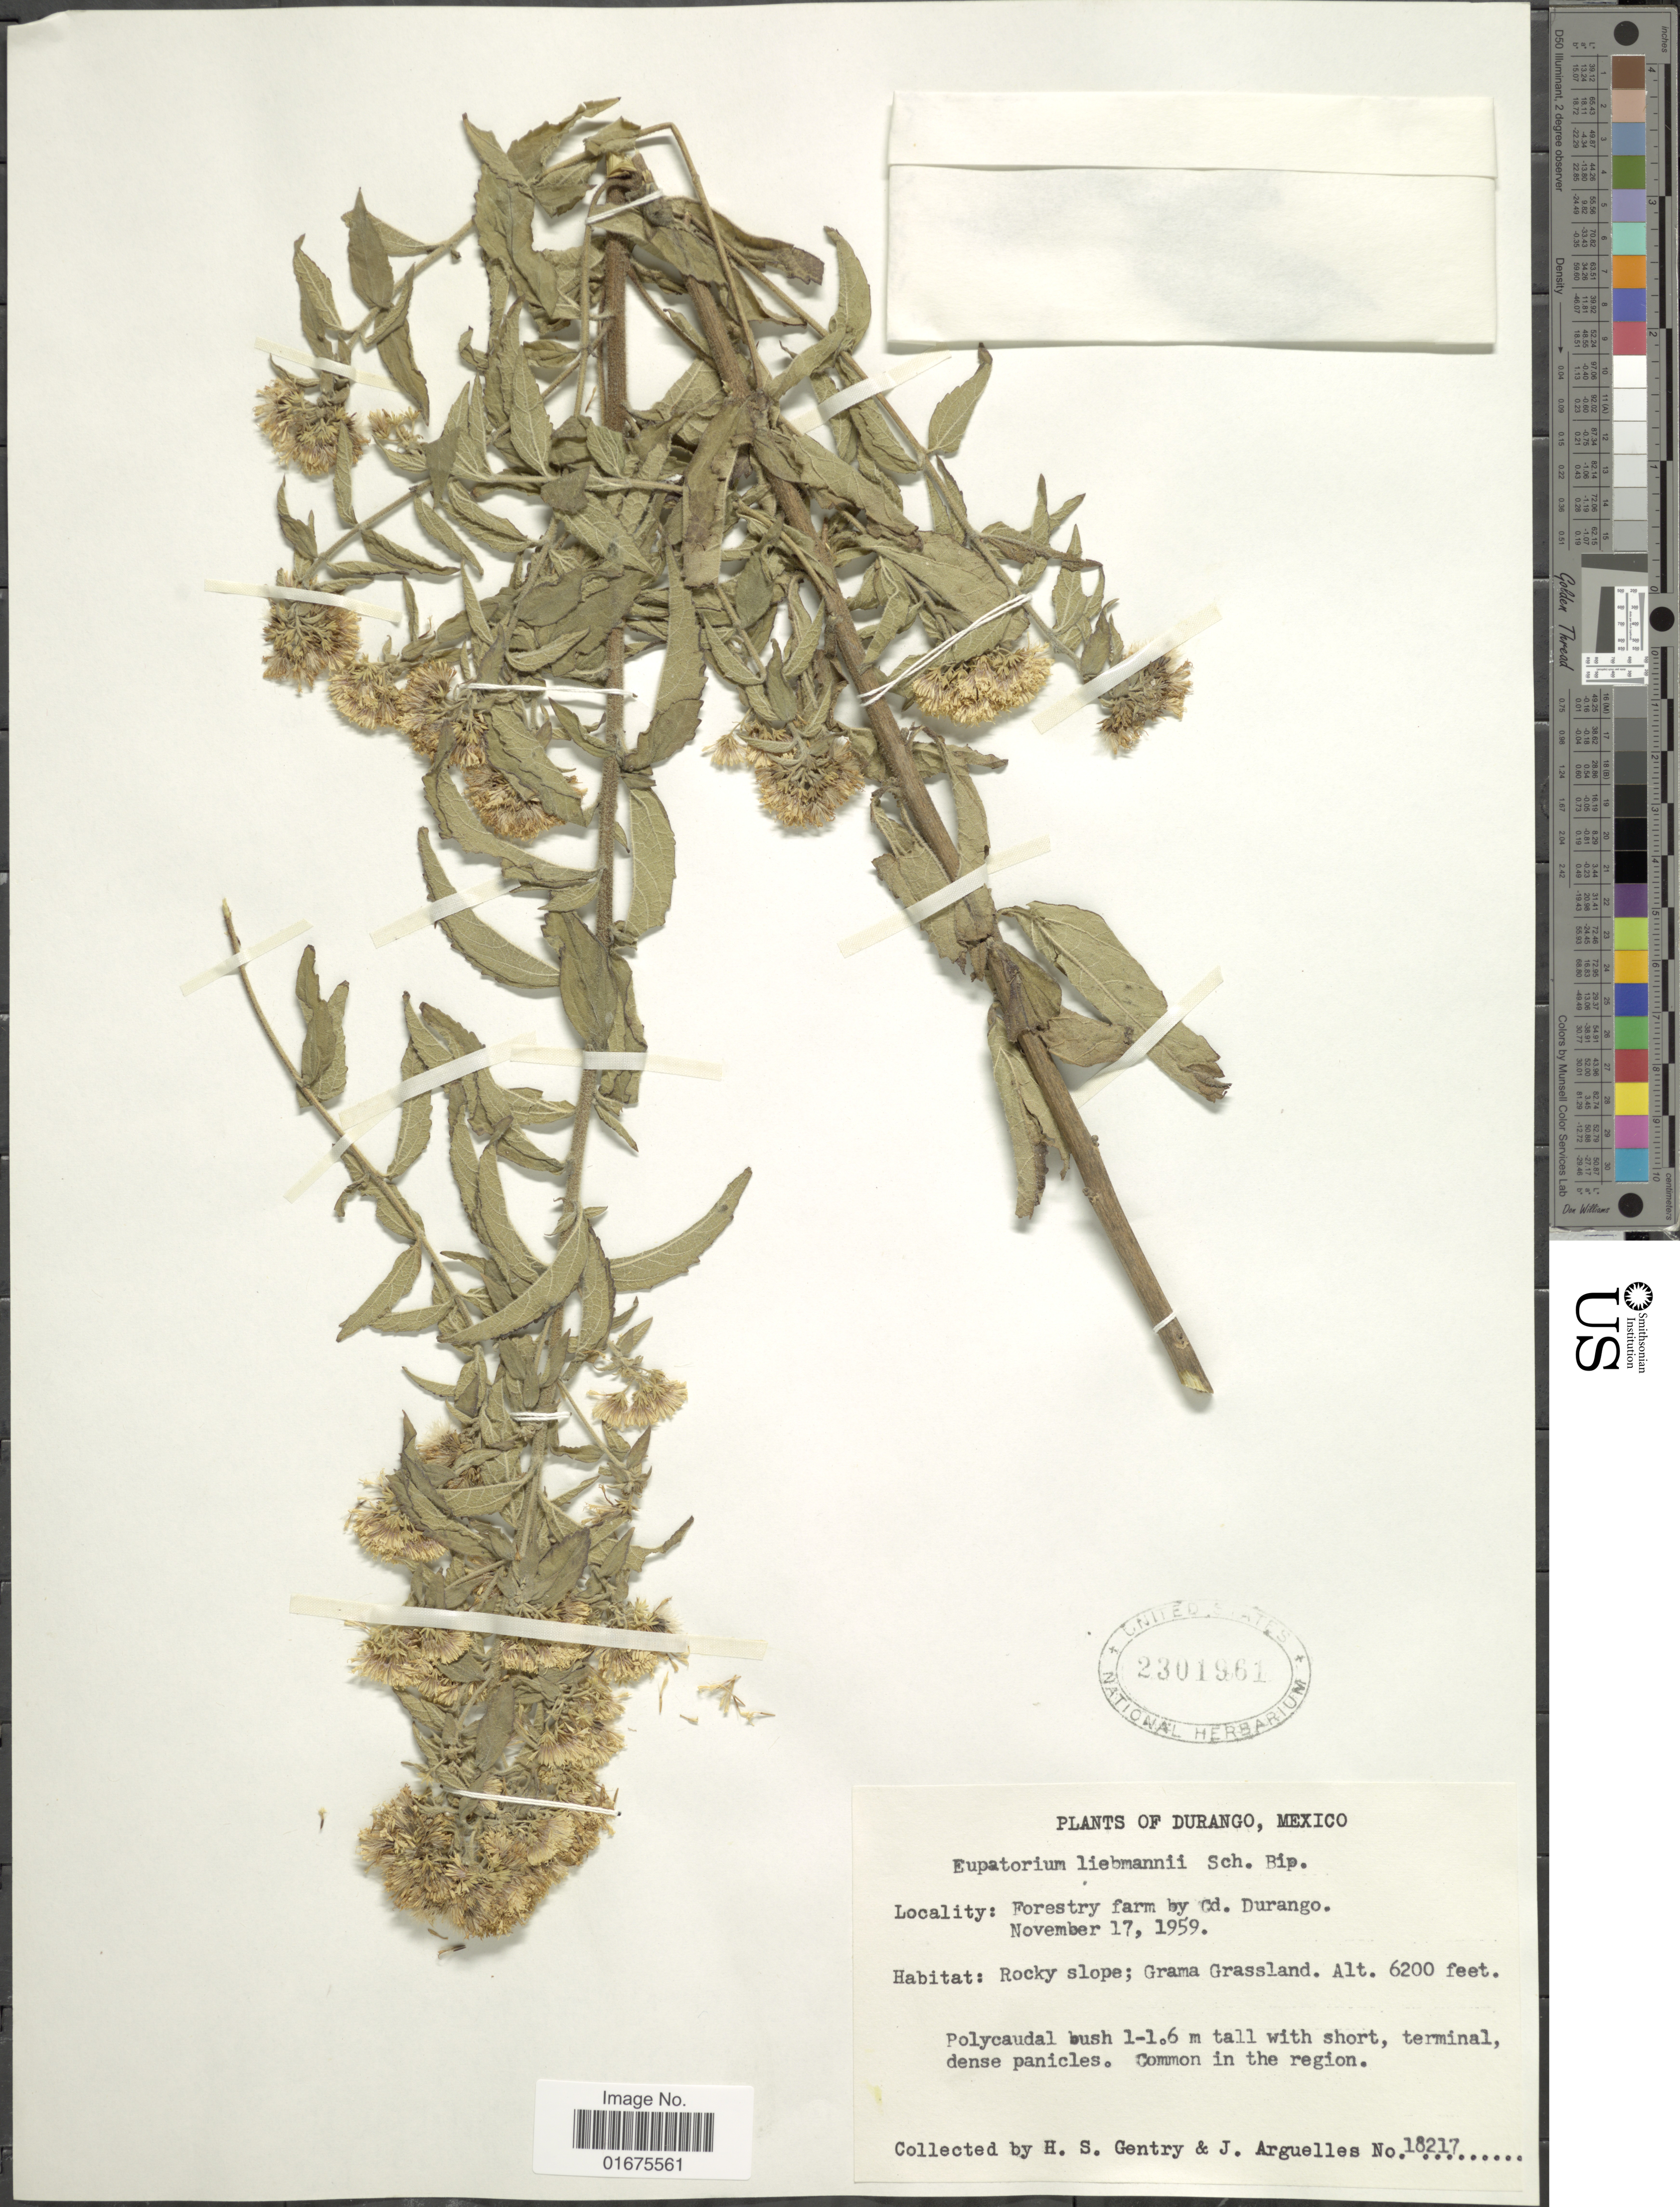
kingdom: Plantae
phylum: Tracheophyta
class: Magnoliopsida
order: Asterales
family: Asteraceae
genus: Ageratina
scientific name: Ageratina brevipes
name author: (DC.) R.M. King & H. Rob.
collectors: H. S. Gentry & J. Arguelles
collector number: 18217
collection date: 1959-11-17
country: Mexico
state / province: Durango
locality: Forestry farm by Cd.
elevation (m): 1890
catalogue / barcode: US 2301961